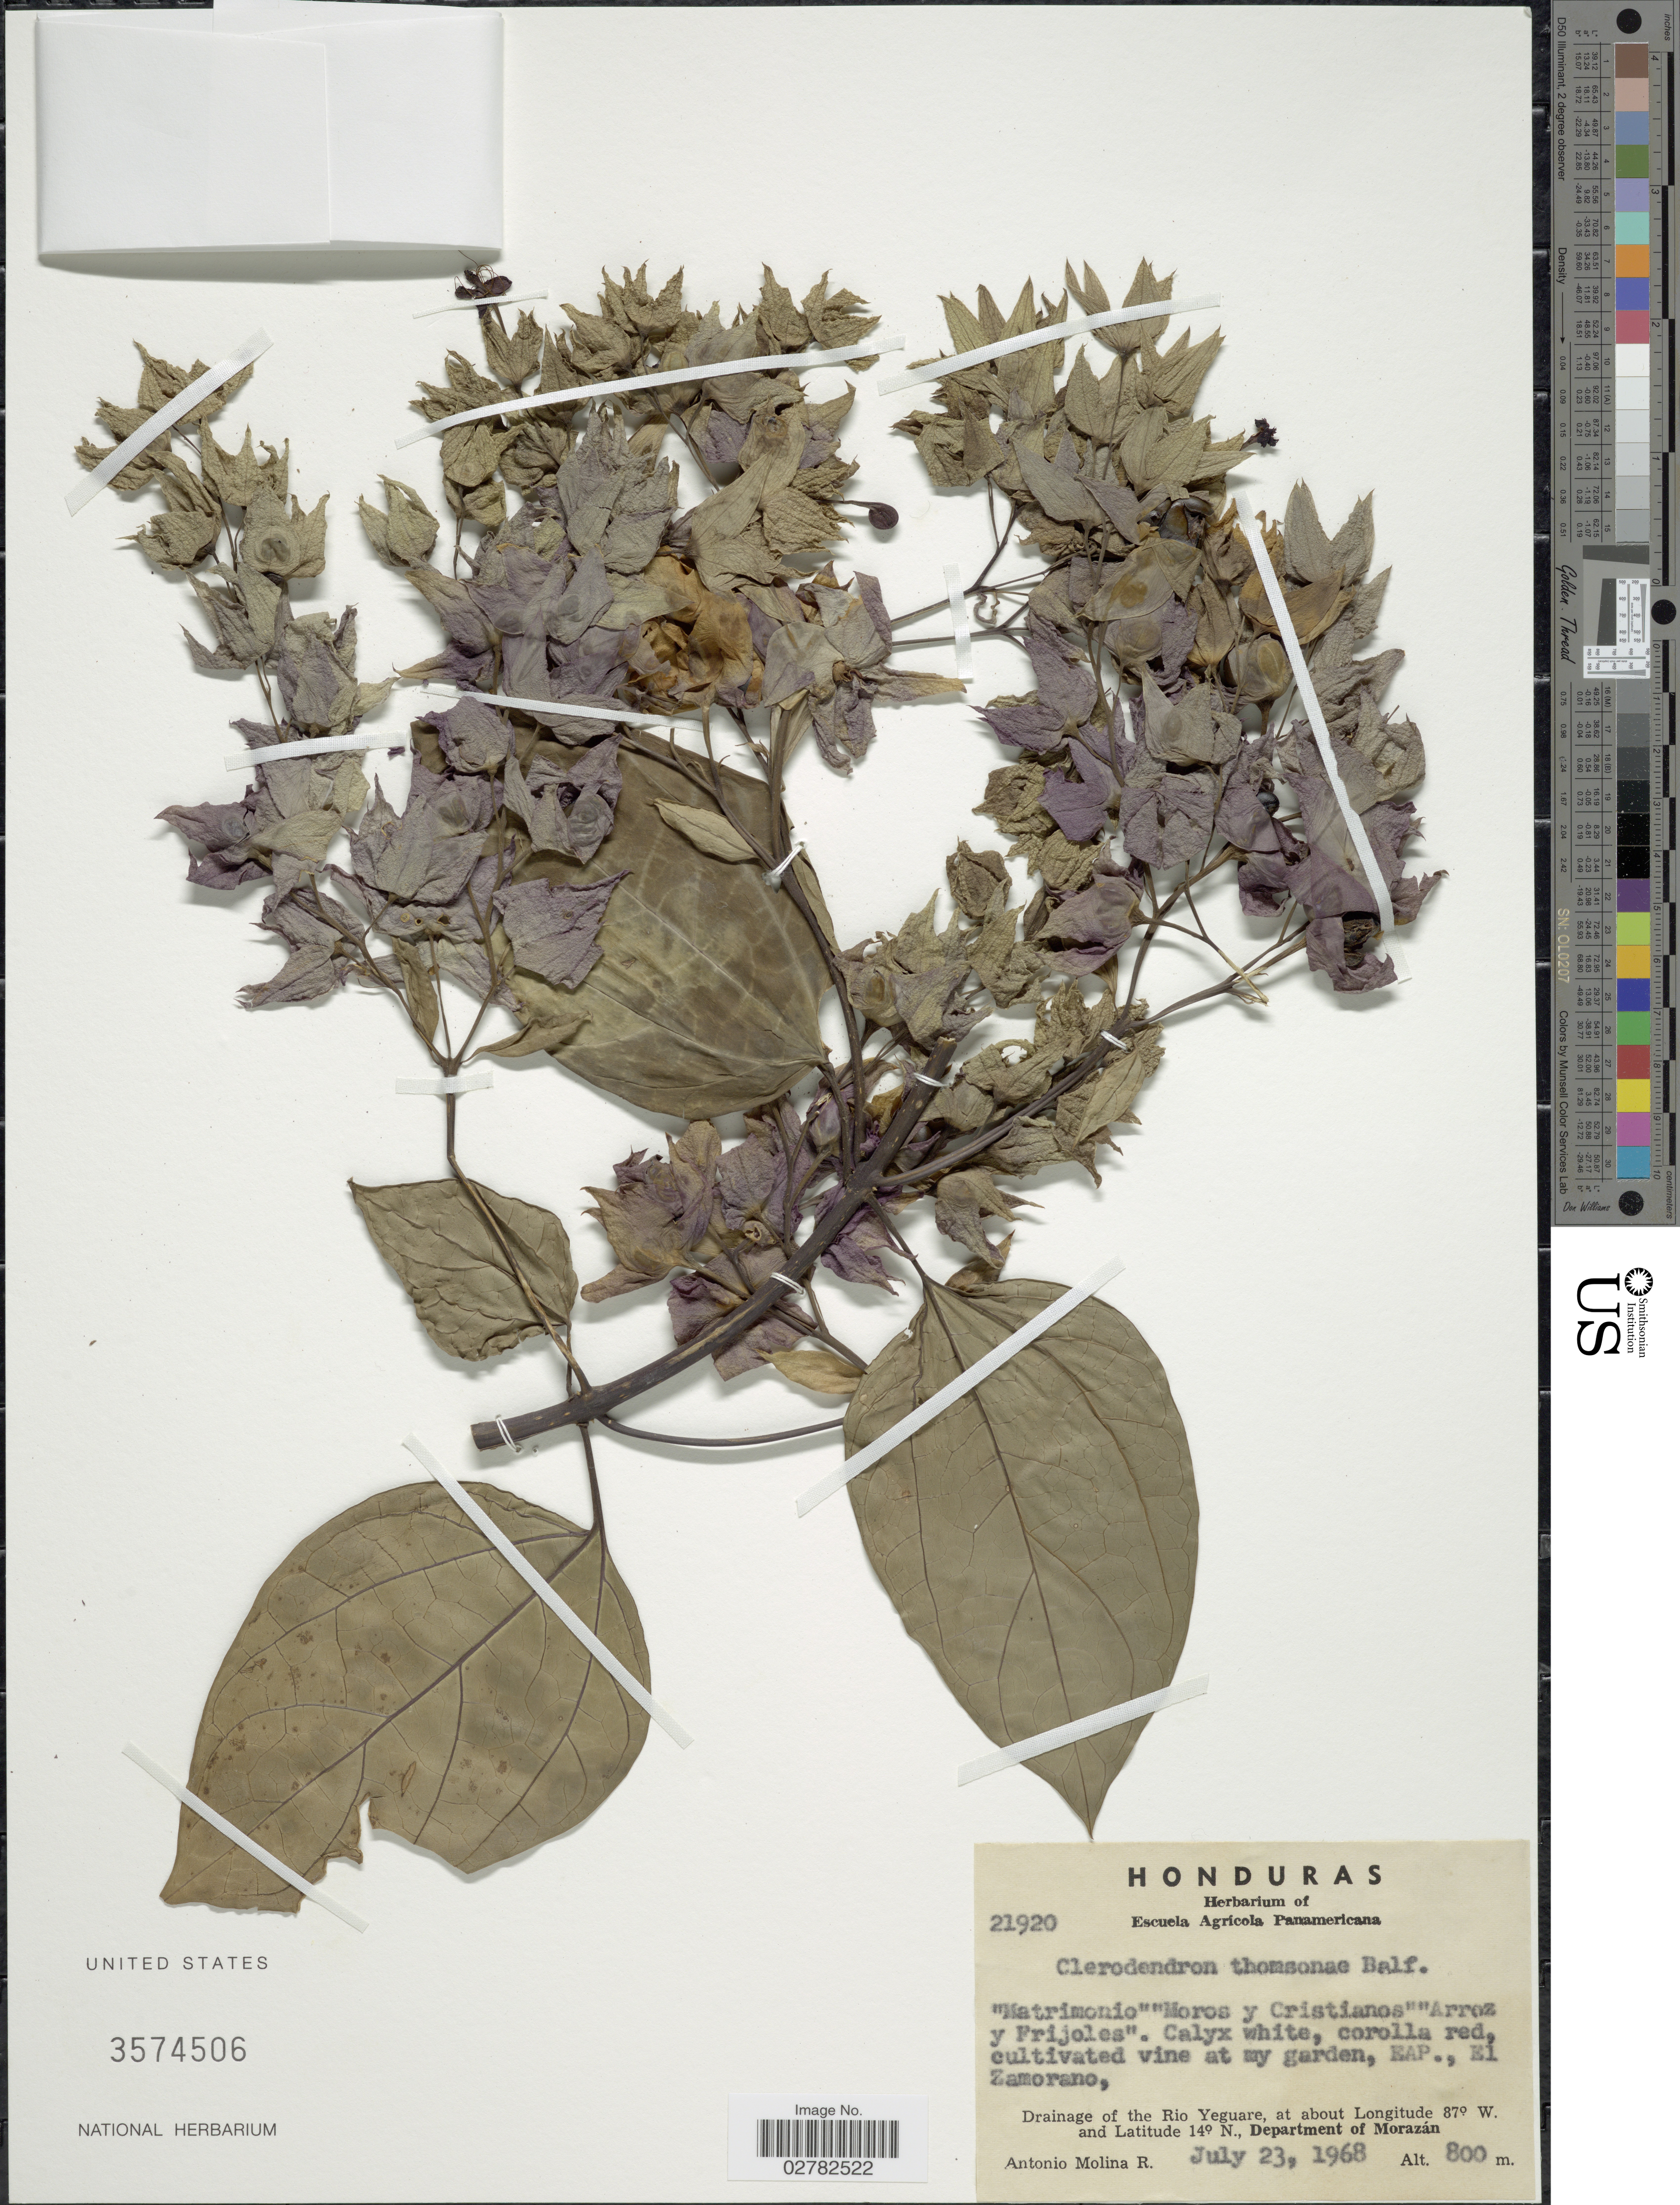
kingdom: Plantae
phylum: Tracheophyta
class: Magnoliopsida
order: Lamiales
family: Lamiaceae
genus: Clerodendrum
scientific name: Clerodendrum thomsoniae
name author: Balf.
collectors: A. Molina R.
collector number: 21920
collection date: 1968-07-23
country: Honduras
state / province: Fco. Morazán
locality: EAP., El Zamorano, Drainage of the Rio Yeguare, Department of Morazán.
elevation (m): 800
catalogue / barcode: US 3574506